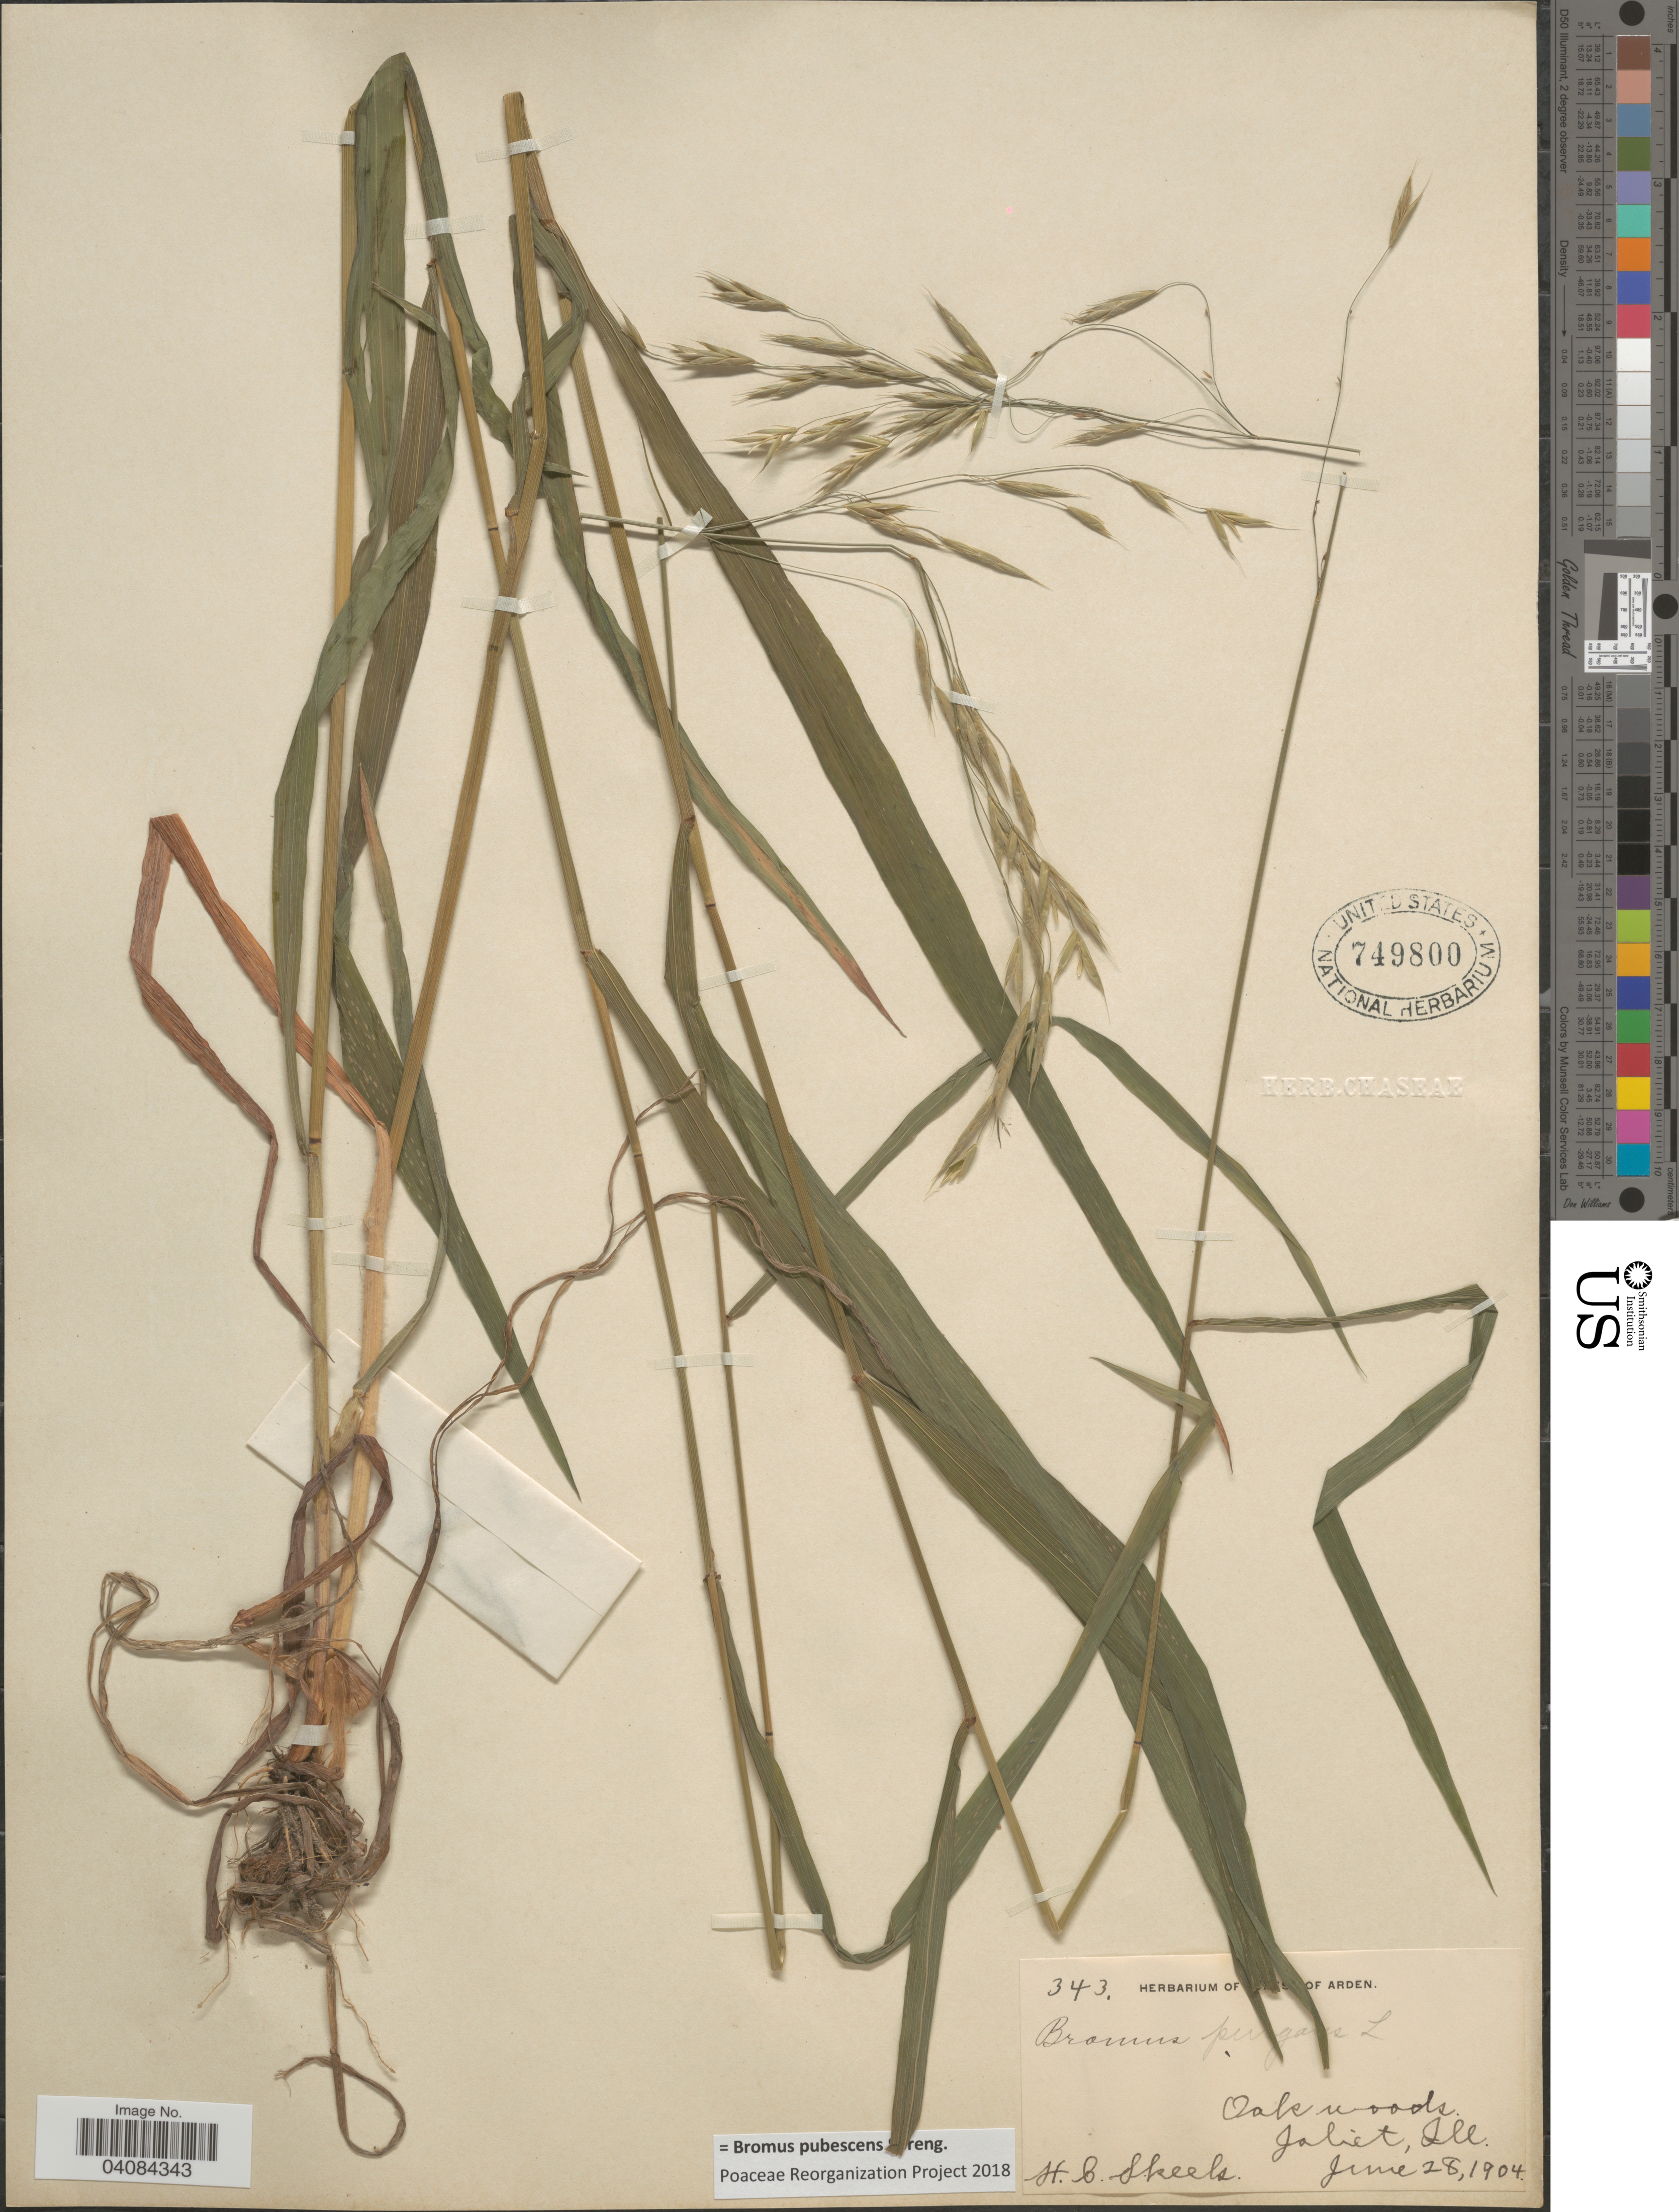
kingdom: Plantae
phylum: Tracheophyta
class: Liliopsida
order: Poales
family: Poaceae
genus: Bromus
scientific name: Bromus pubescens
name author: Muhl. ex Willd.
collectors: H. Skeels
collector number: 343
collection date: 1904-06-28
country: United States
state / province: Illinois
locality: Joliet.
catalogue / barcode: US 749800